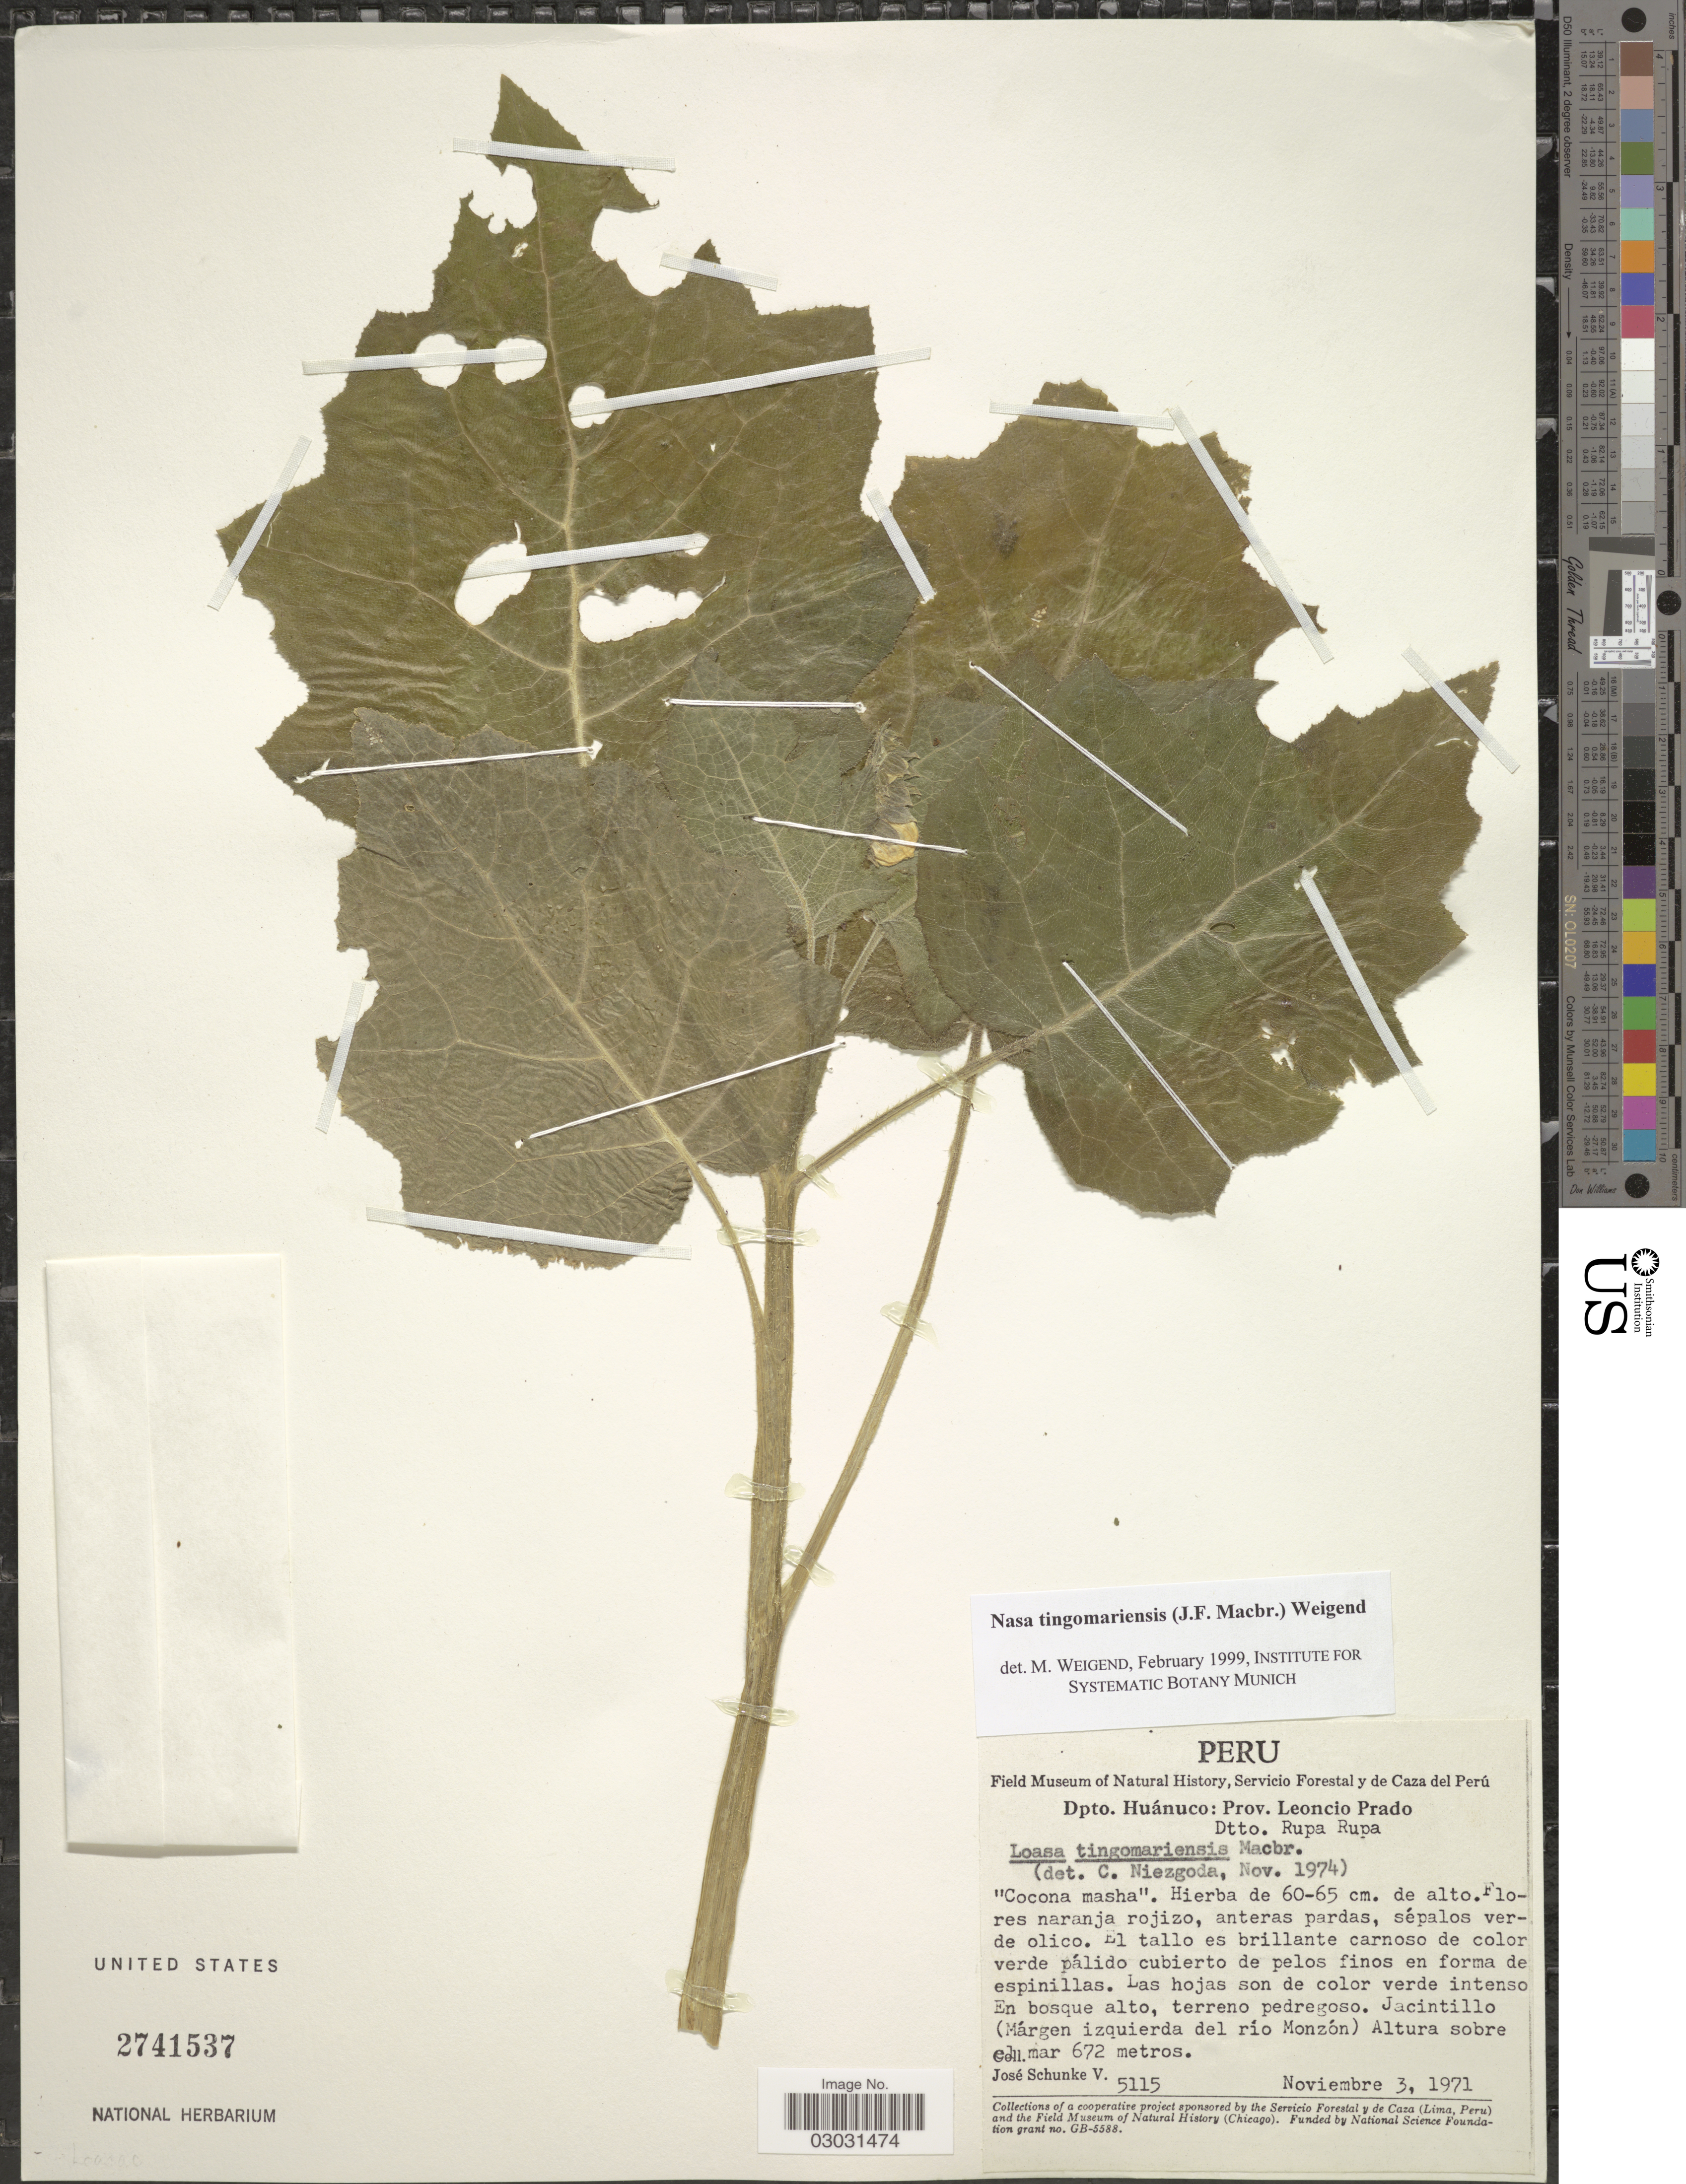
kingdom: Plantae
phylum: Tracheophyta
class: Magnoliopsida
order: Cornales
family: Loasaceae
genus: Nasa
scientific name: Nasa tingomariensis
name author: (J.F. Macbr.) Weigend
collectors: J. Schunke Vigo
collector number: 5115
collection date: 1971-11-03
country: Peru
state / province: Huánuco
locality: Dpto. Huánuco: Prov. Leoncio Prado. Dtto. Rupa Rupa. Jacintillo (Márgen izquierda del río Monzón).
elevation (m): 672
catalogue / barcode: US 2741537